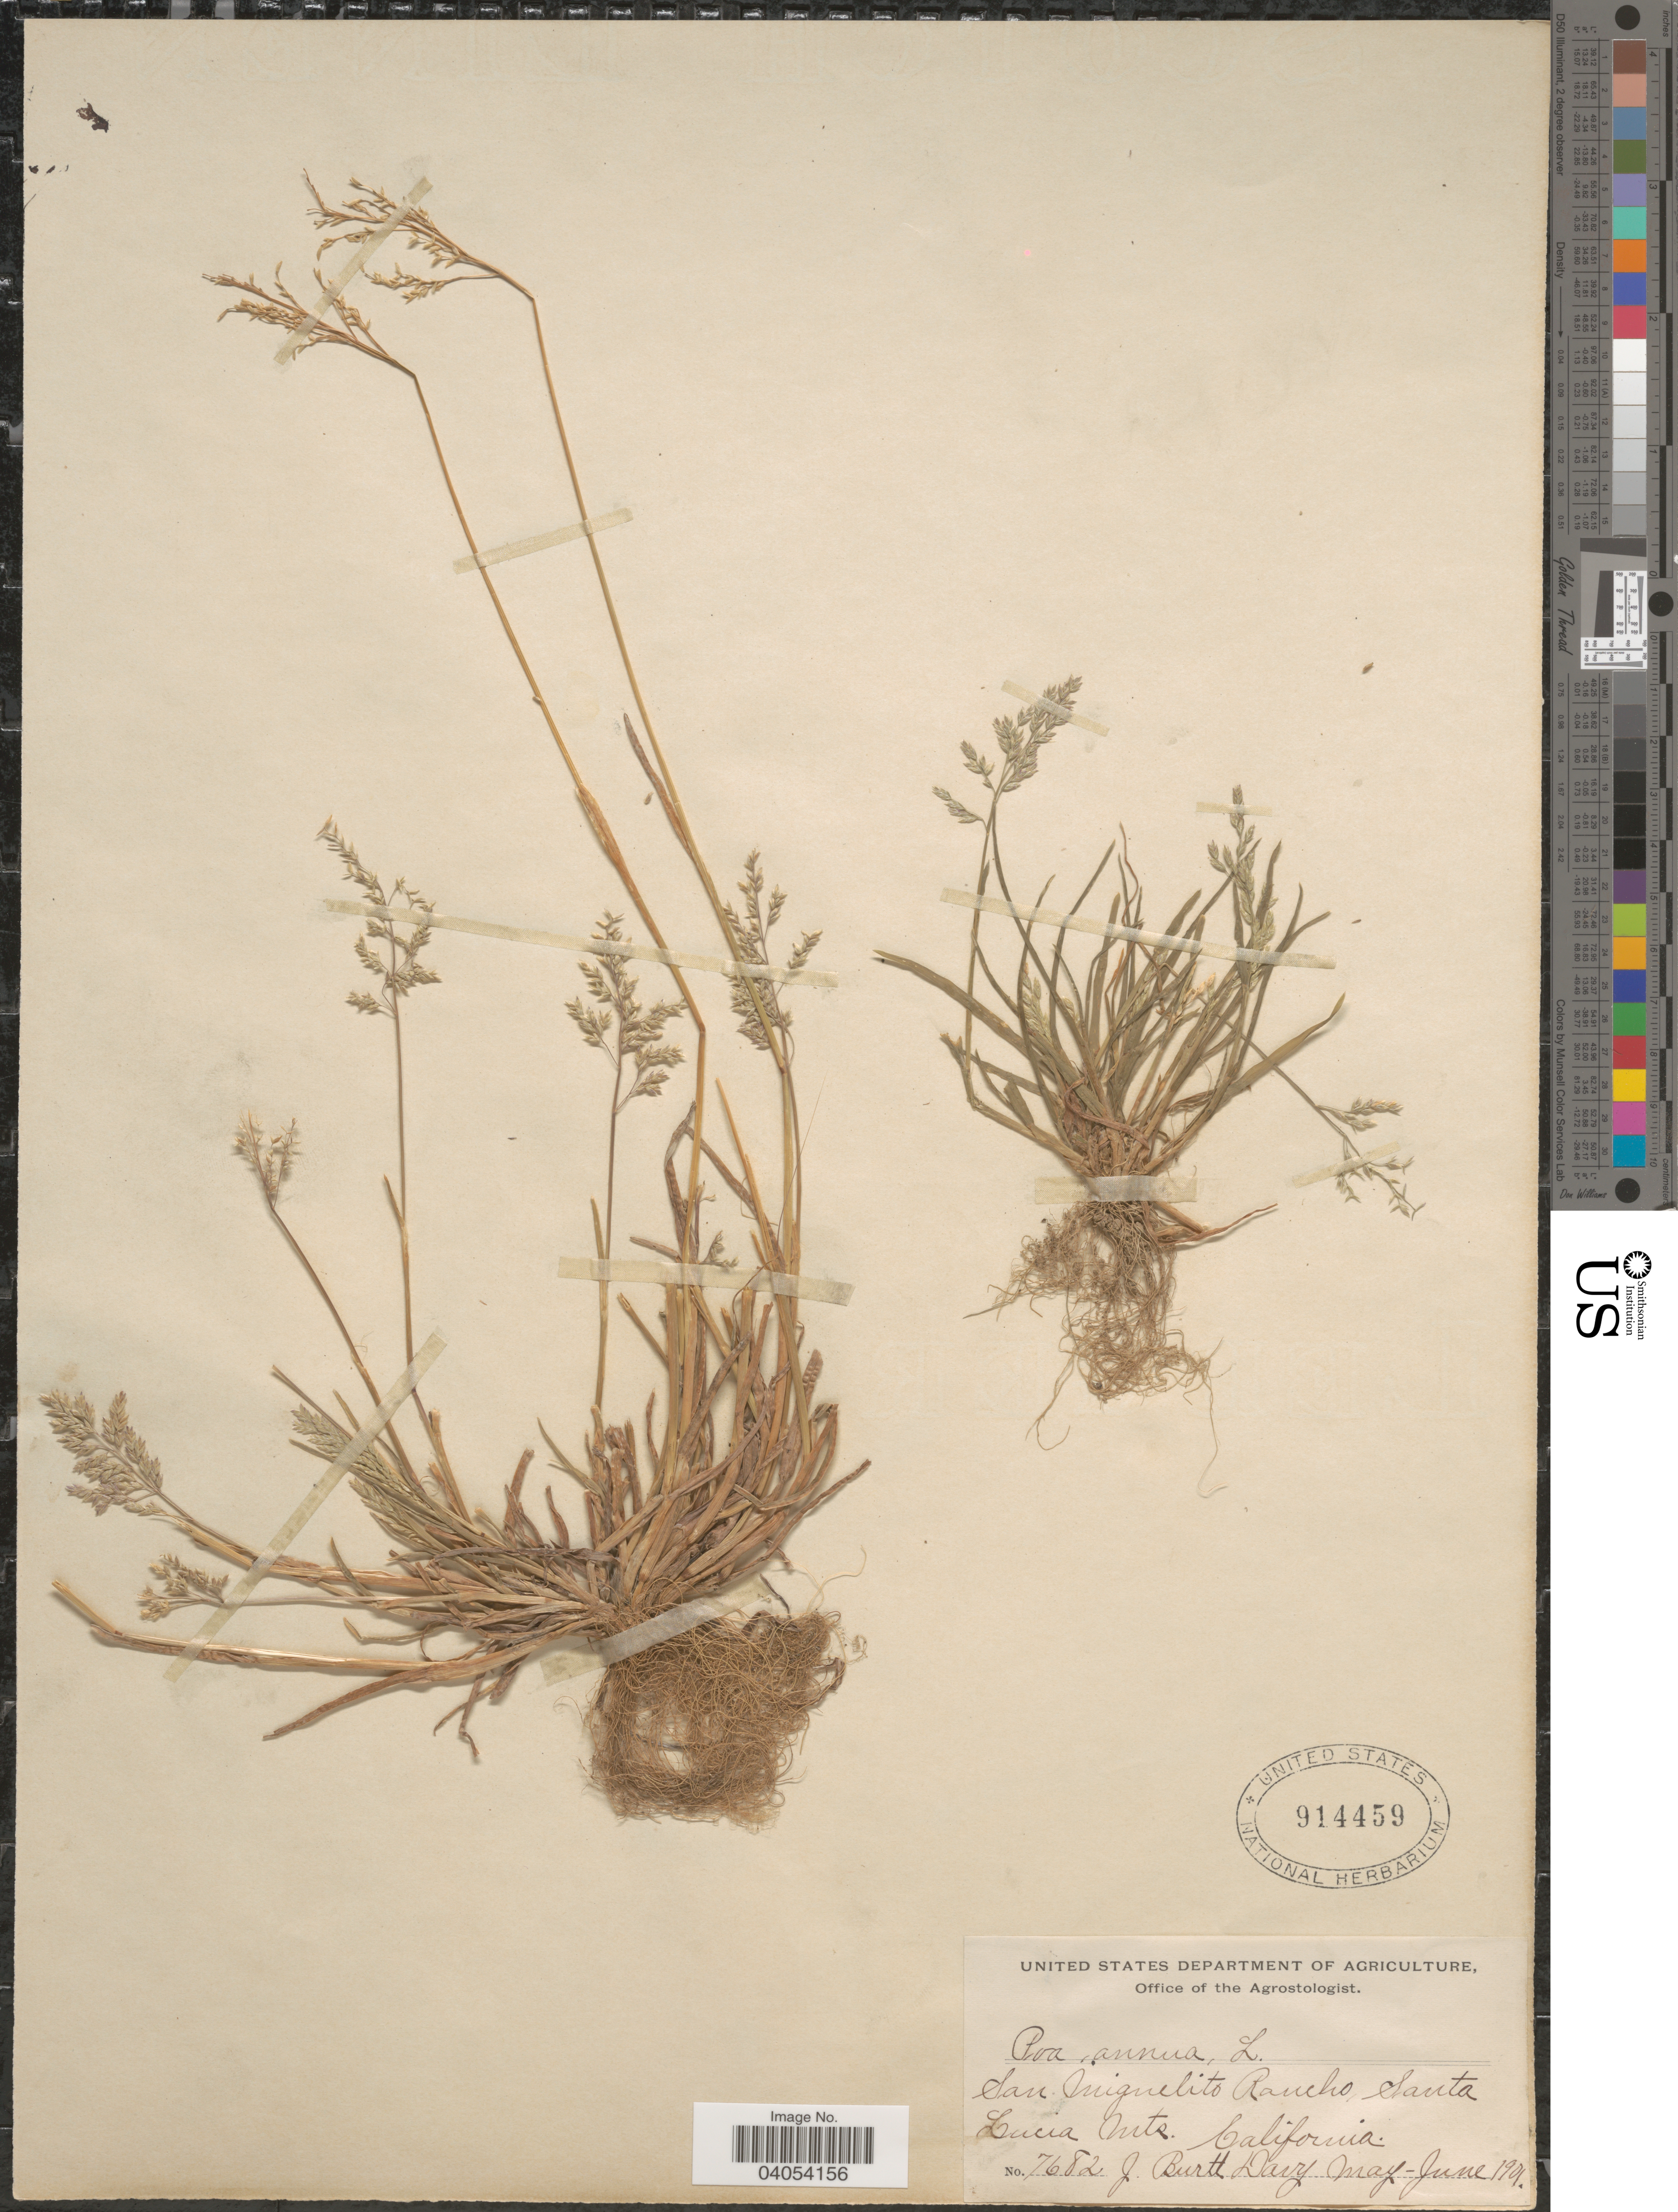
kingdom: Plantae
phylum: Tracheophyta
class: Liliopsida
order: Poales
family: Poaceae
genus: Poa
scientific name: Poa annua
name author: L.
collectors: J. Burtt Davy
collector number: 7682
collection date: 1901-05/1901-06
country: United States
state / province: California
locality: San Miguelito Rancho, Santa Lucia Mts.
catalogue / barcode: US 914459